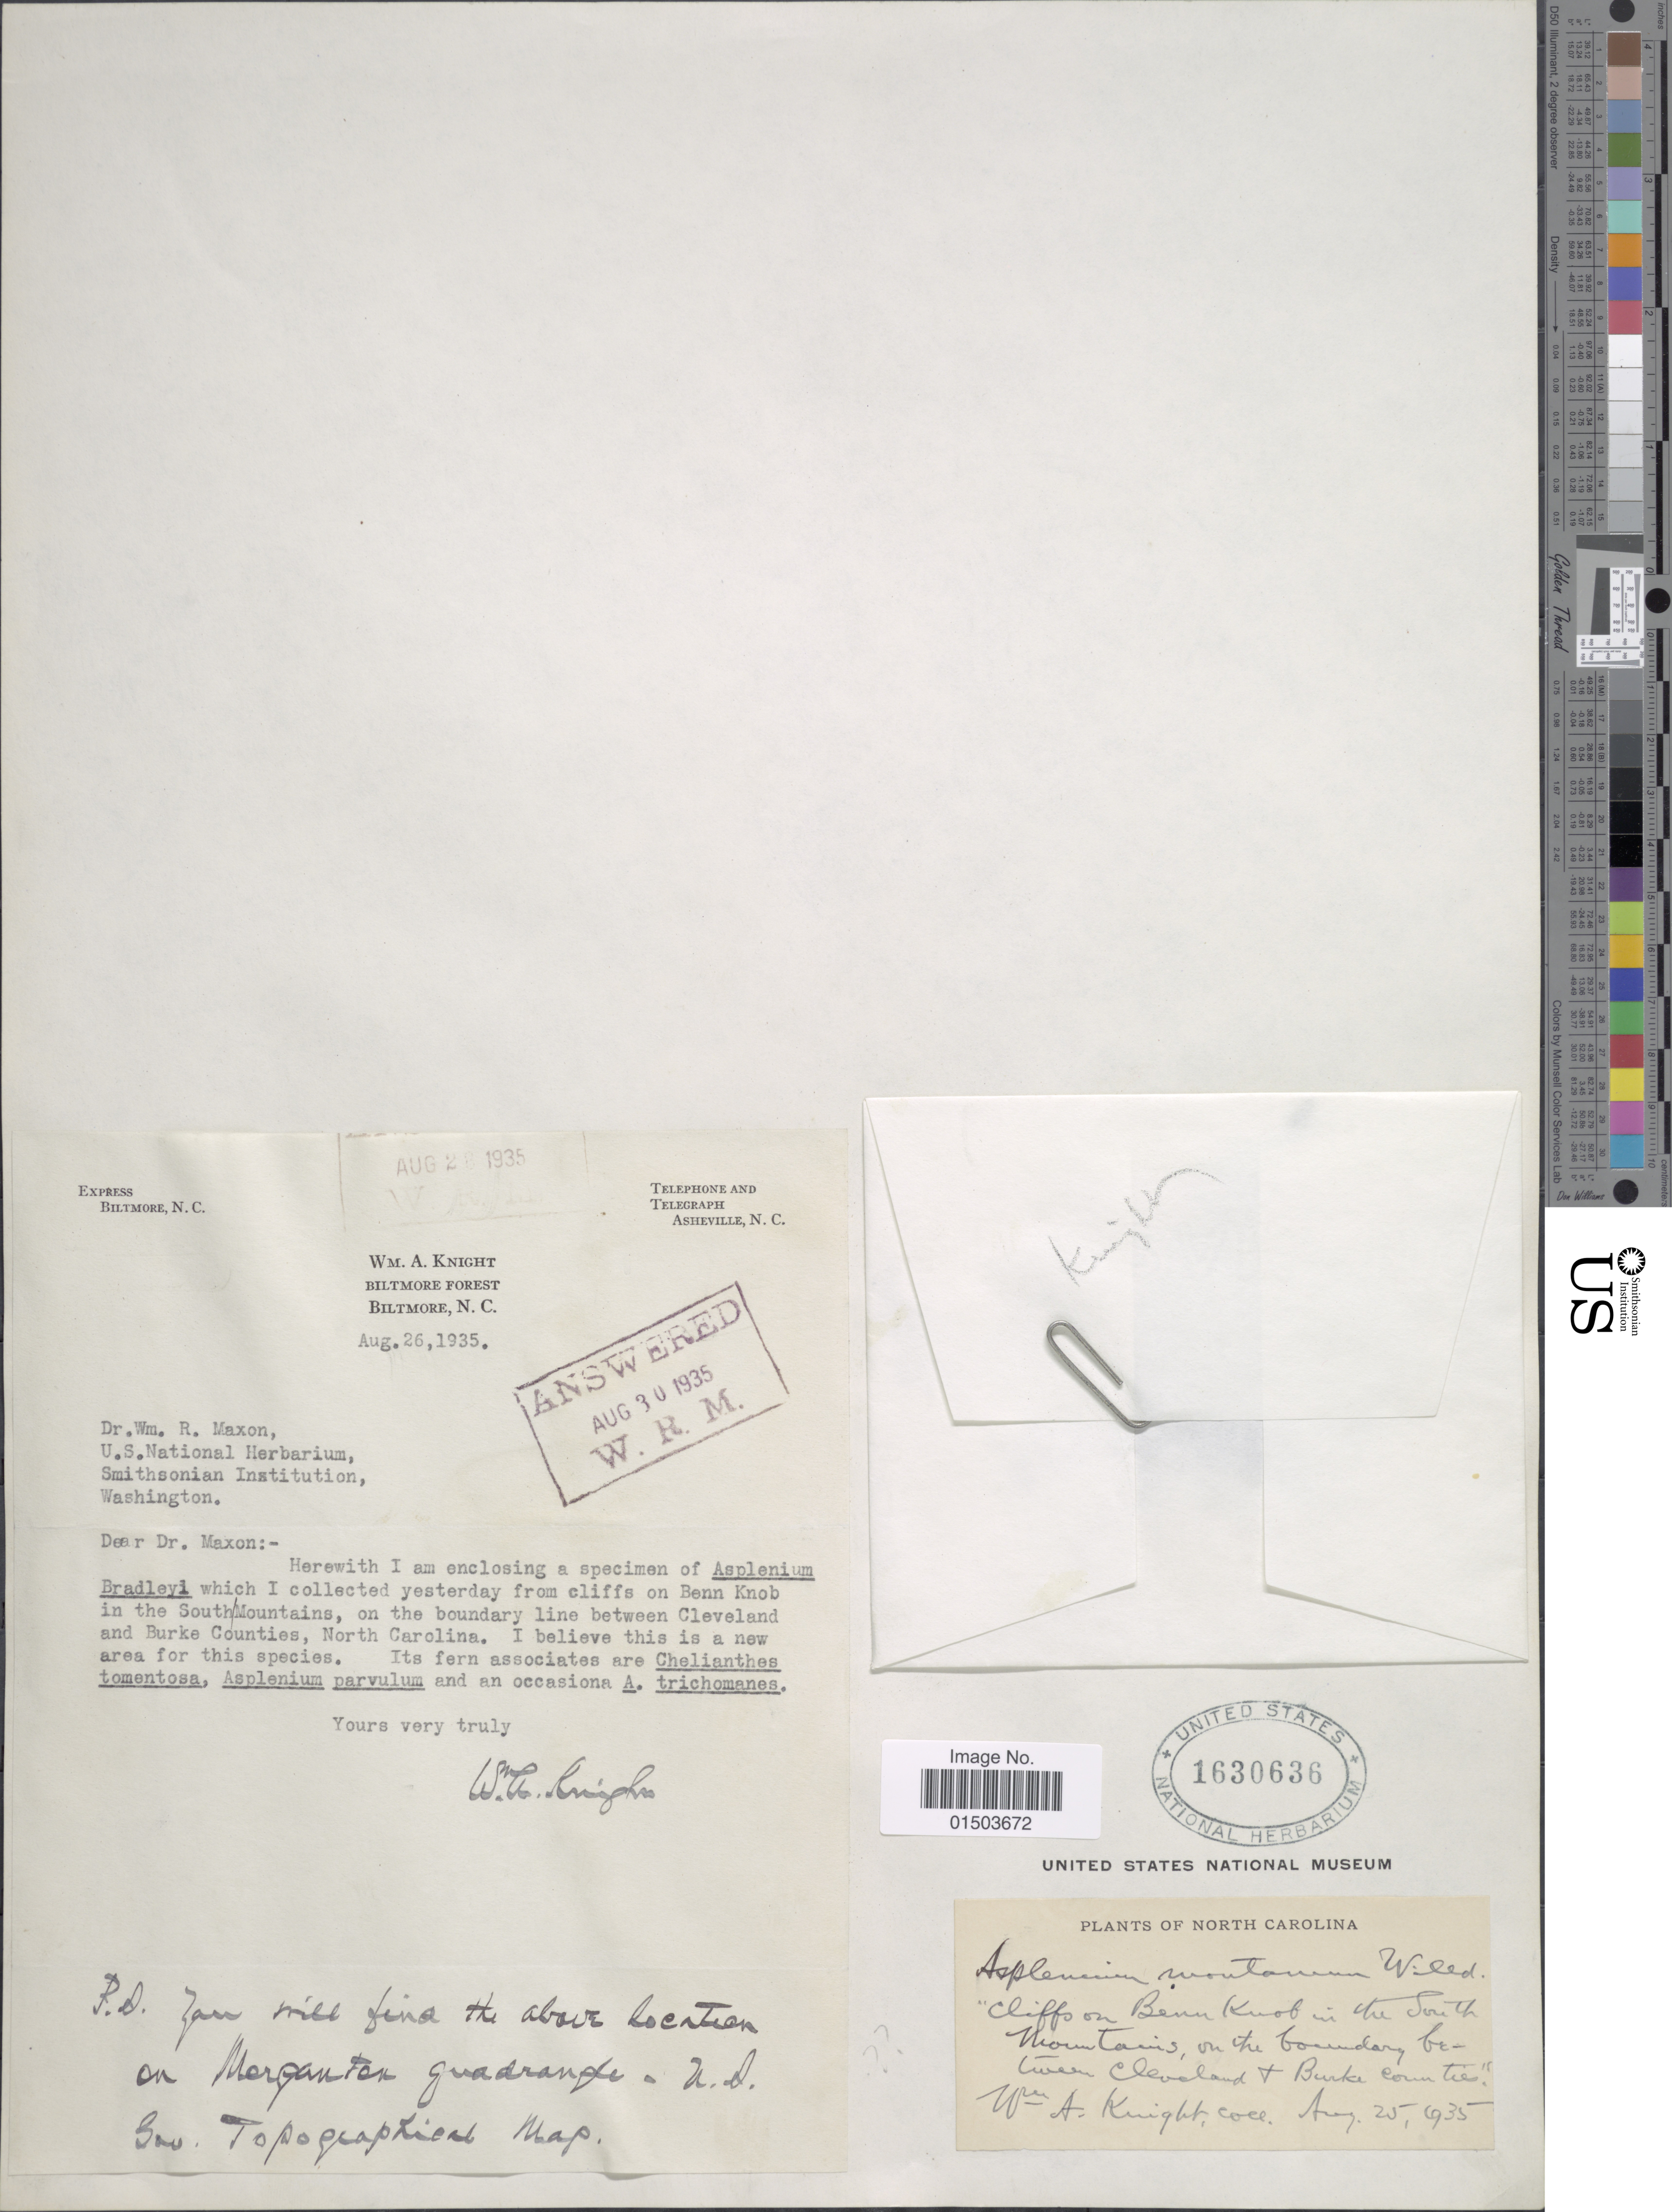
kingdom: Plantae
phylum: Tracheophyta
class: Polypodiopsida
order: Polypodiales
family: Aspleniaceae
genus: Asplenium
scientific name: Asplenium montanum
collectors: W. Knight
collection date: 1935-08-25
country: United States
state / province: North Carolina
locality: Cliffs on Benn Knob in the South Mountains, on the boundary between Cleveland & Burke Counties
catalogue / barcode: US 1630636